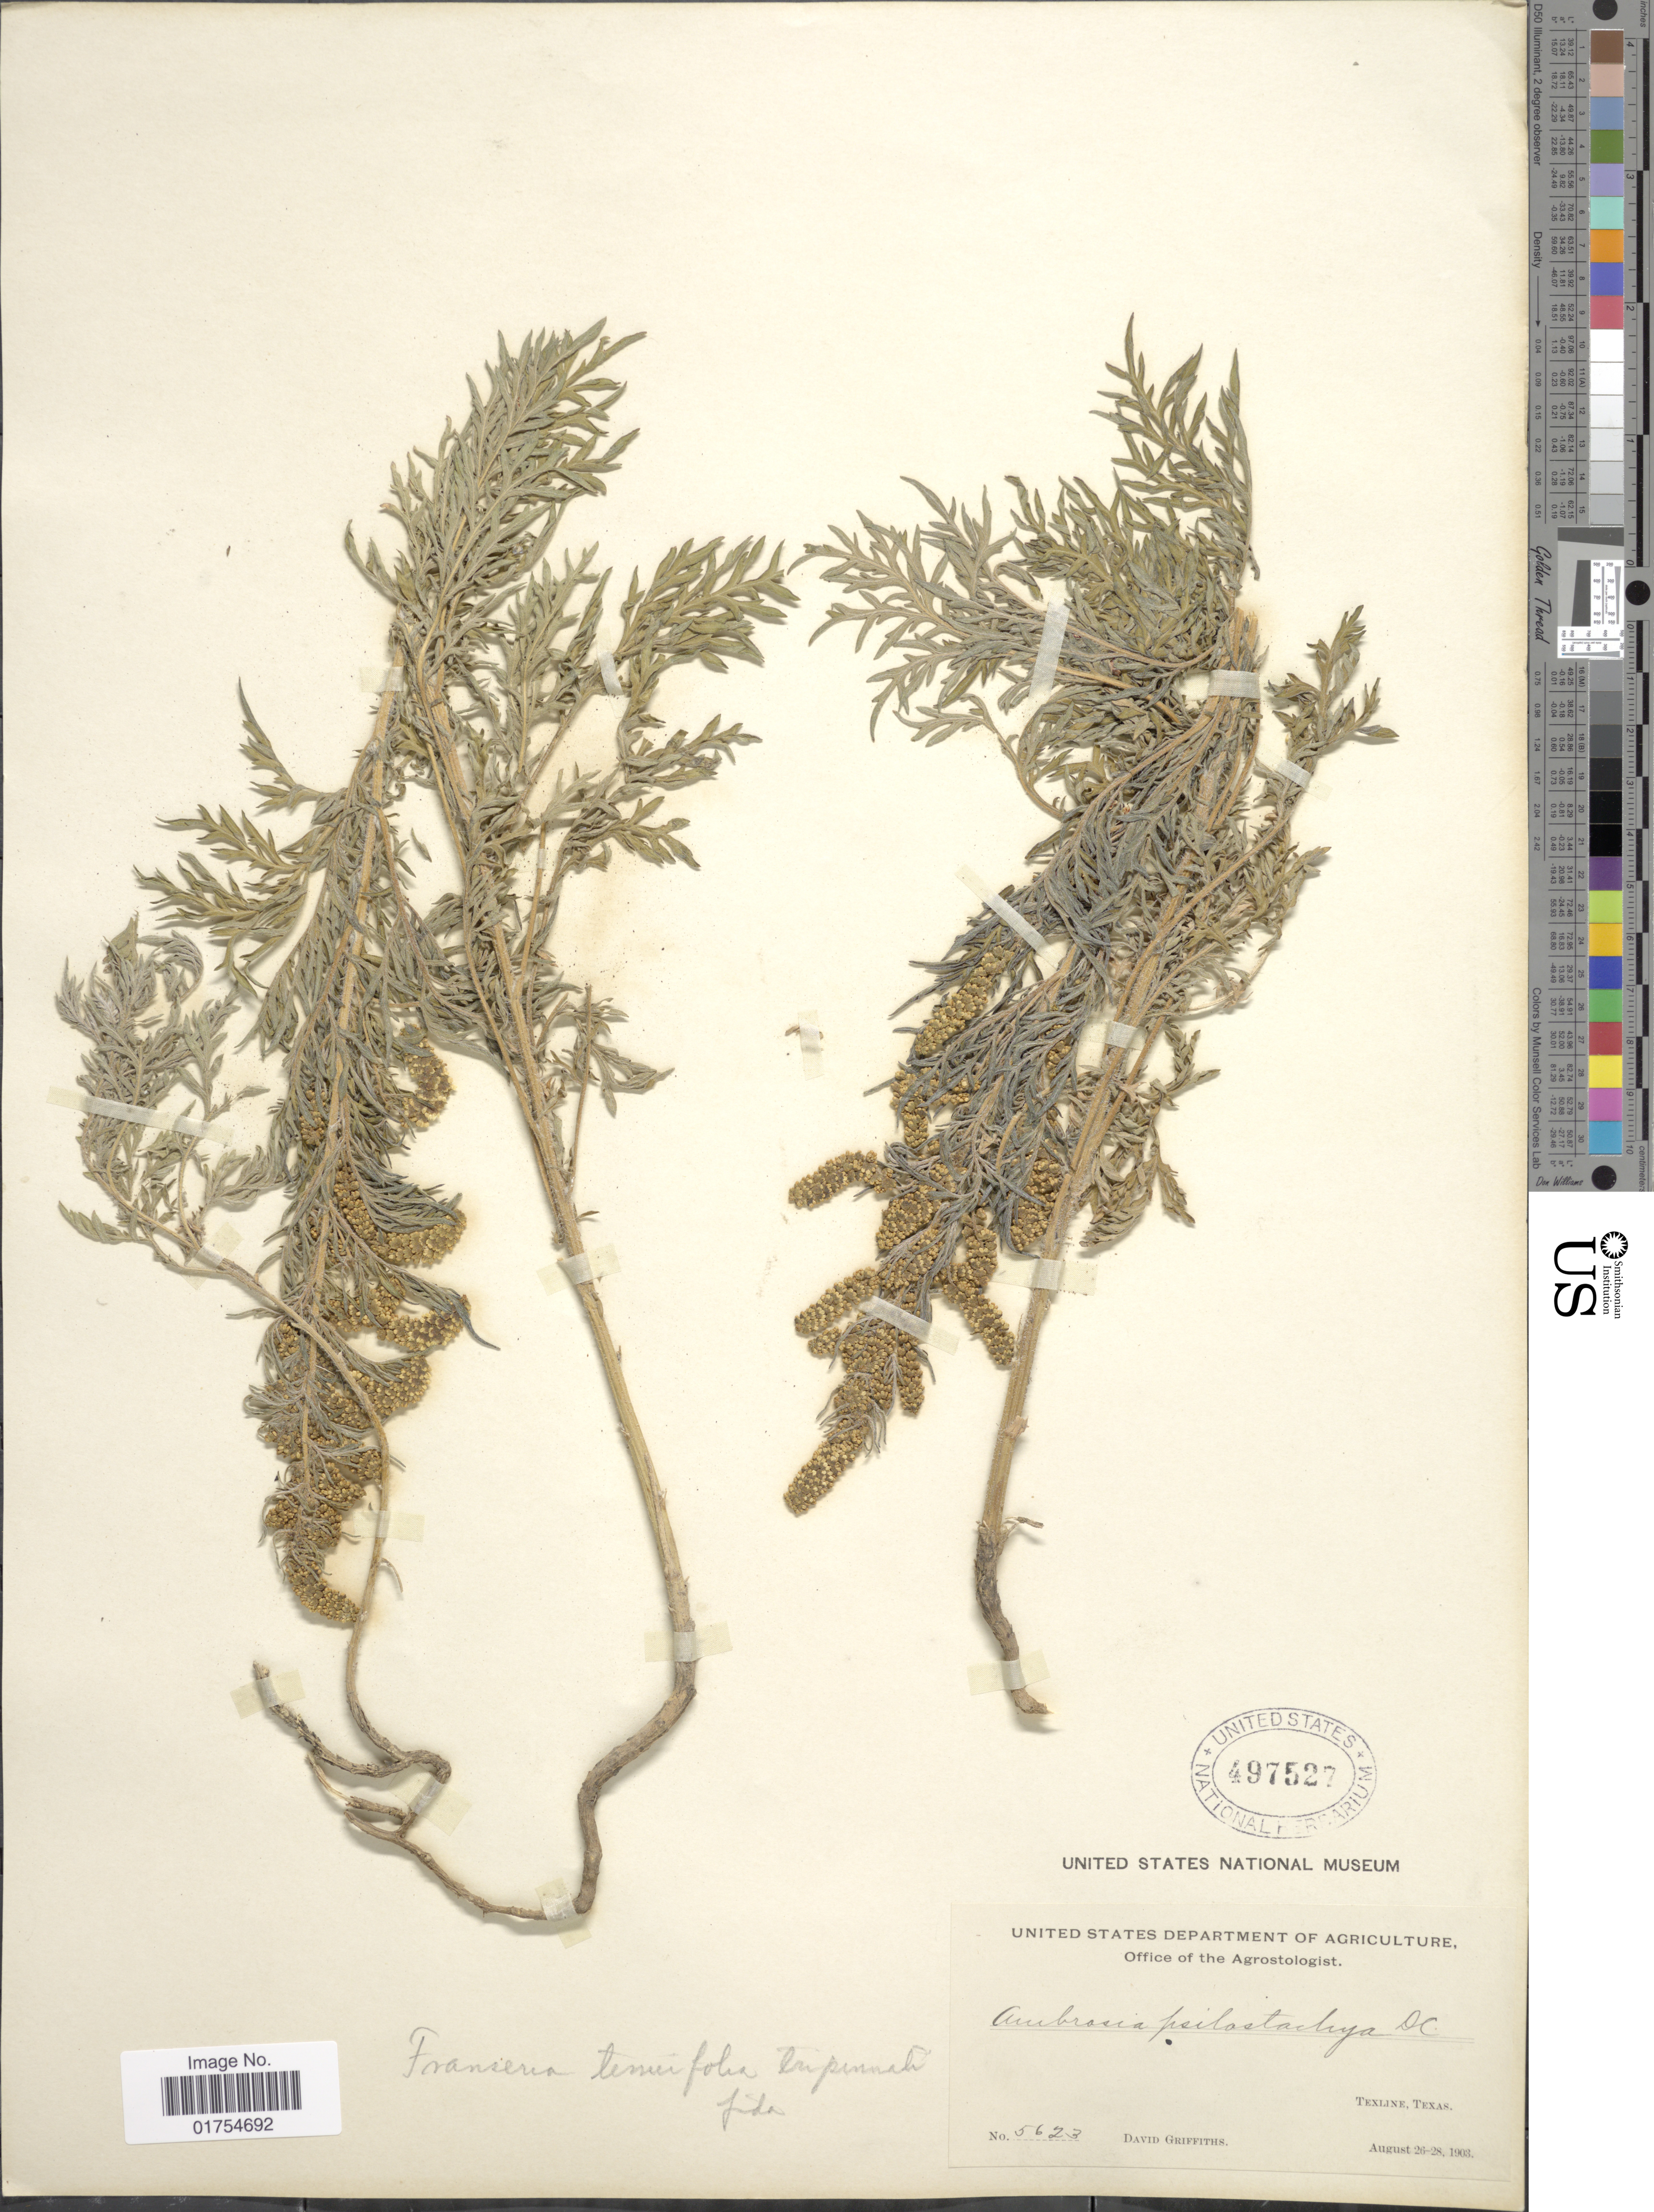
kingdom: Plantae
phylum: Tracheophyta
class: Magnoliopsida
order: Asterales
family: Asteraceae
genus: Franseria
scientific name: Franseria tenuifolia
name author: Harv. & A. Gray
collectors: D. Griffiths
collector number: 5623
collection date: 1903-08-26/1903-08-28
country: United States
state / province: Texas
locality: Texline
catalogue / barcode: US 497527